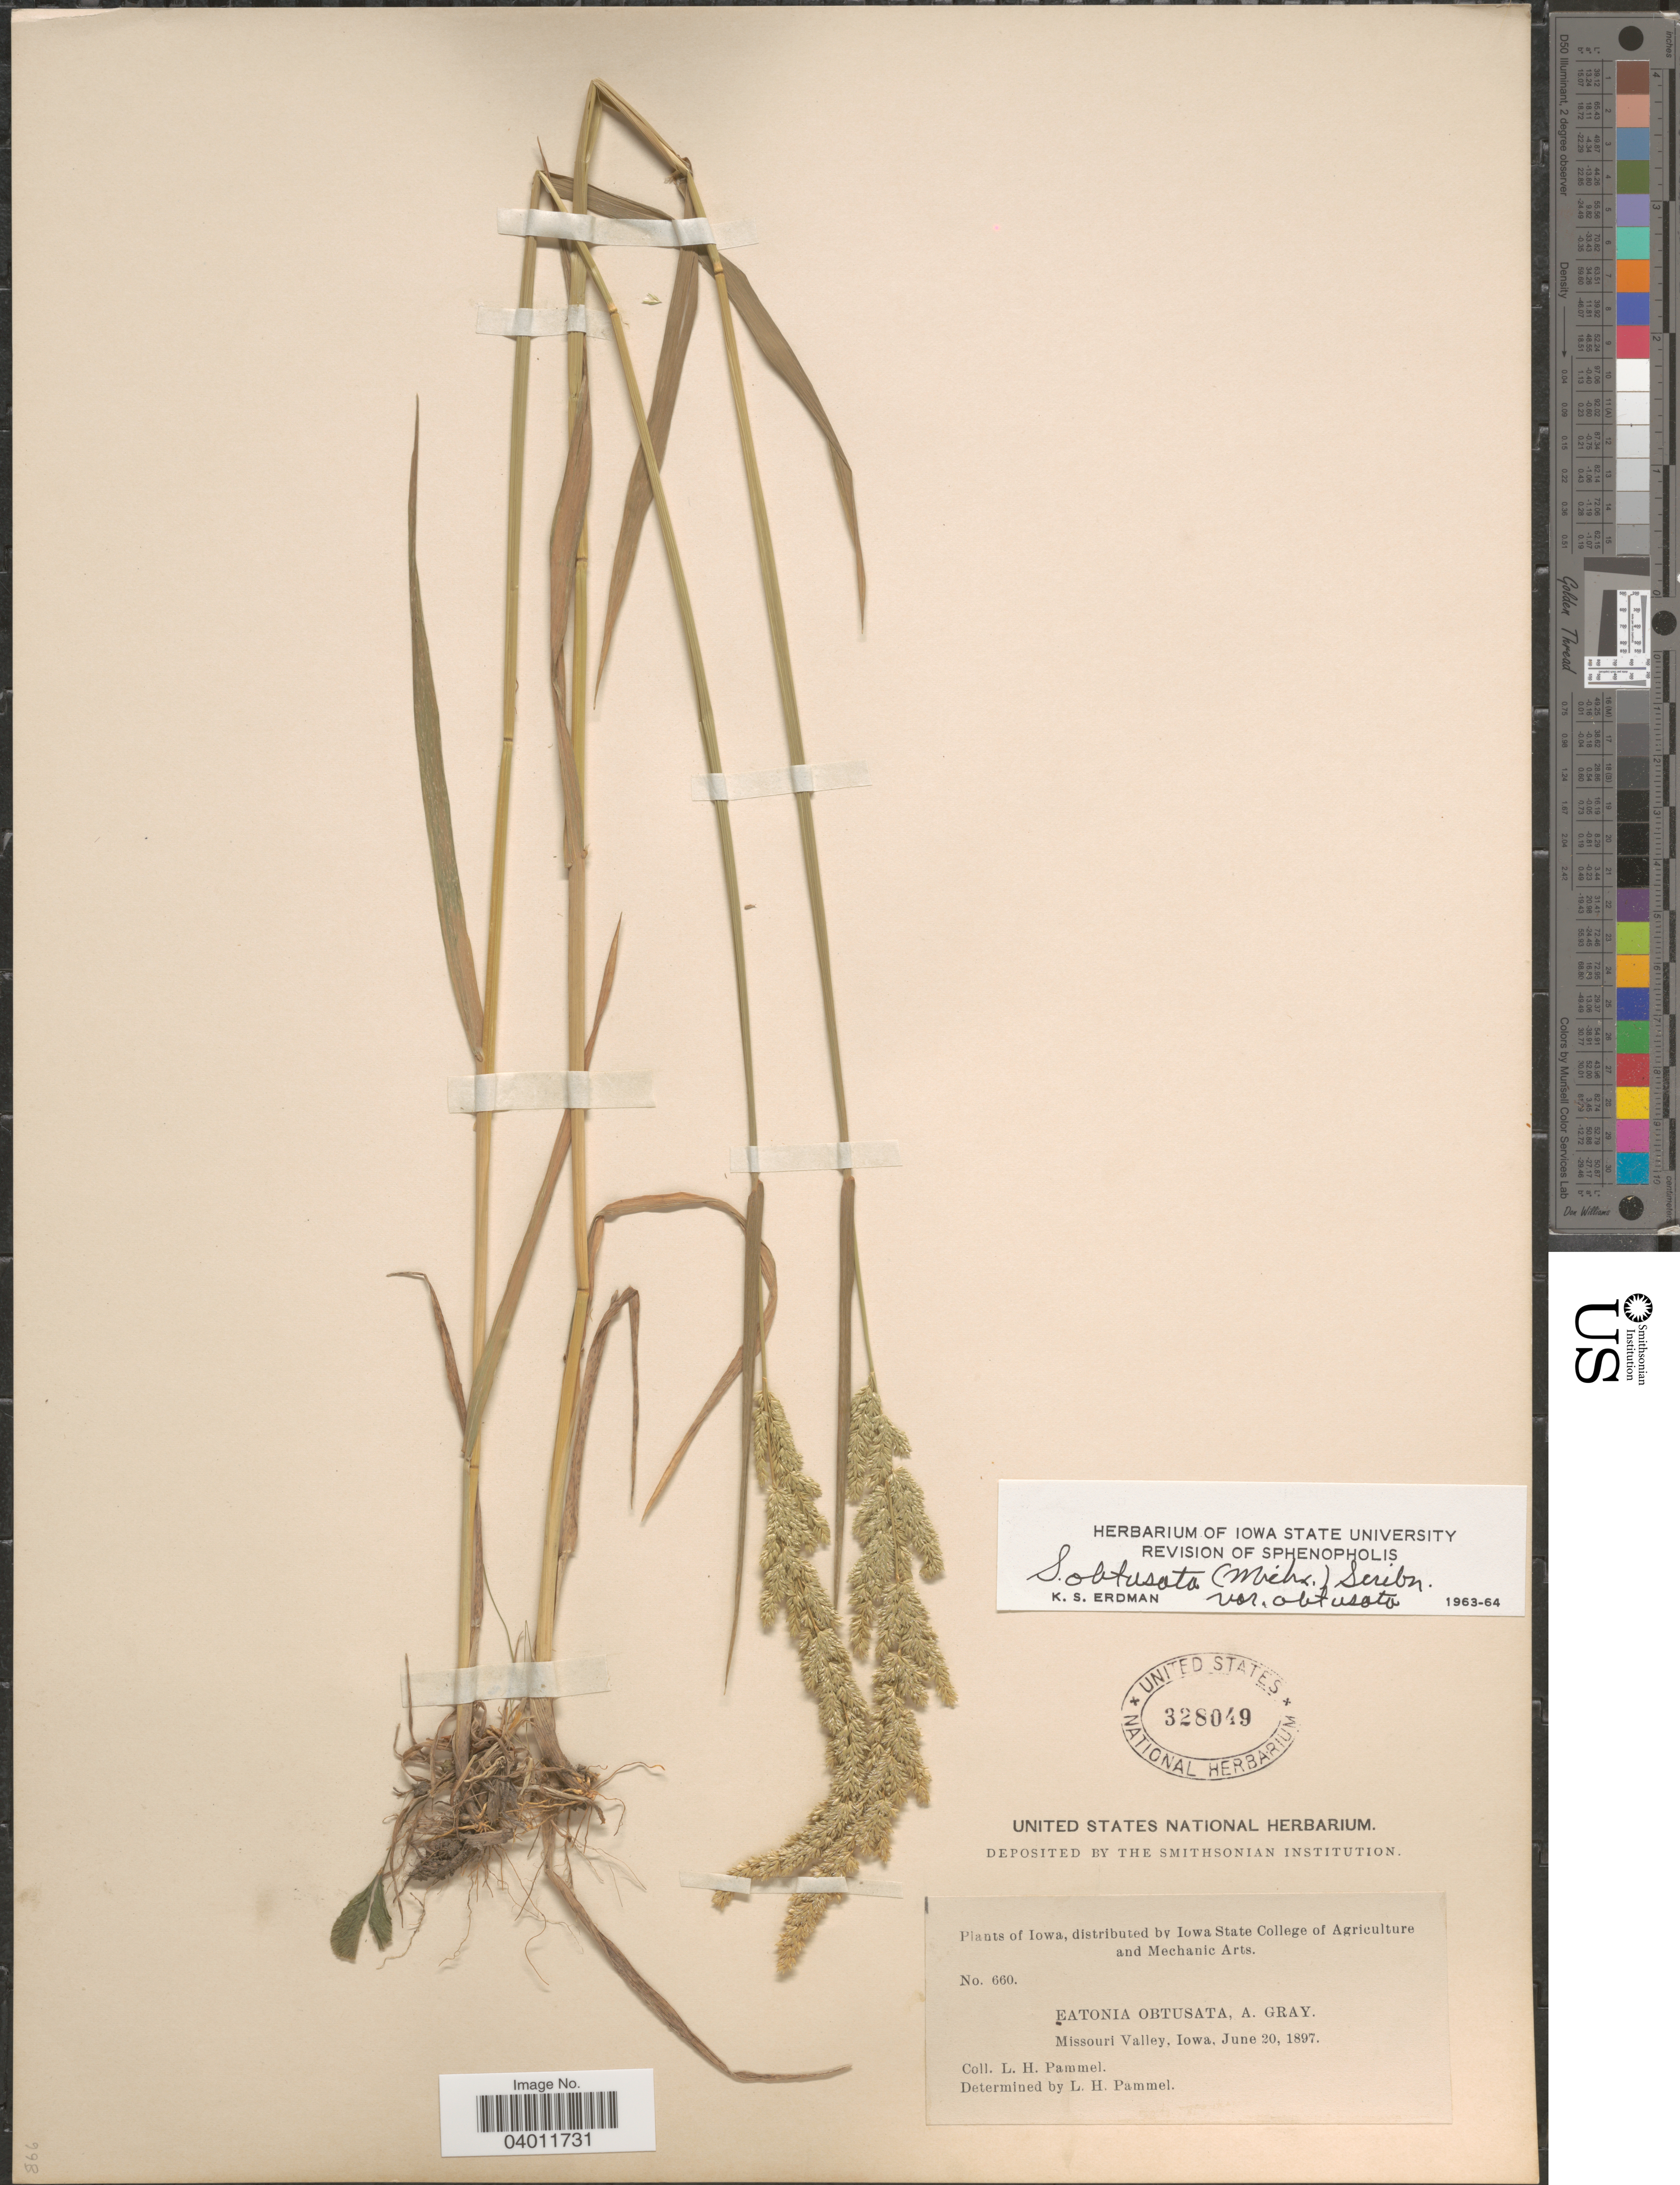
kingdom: Plantae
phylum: Tracheophyta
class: Liliopsida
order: Poales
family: Poaceae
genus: Sphenopholis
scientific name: Sphenopholis obtusata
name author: (Michx.) Scribn.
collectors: L. Pammel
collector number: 660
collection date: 1897-06-20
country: United States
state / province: Iowa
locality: Missouri Valley.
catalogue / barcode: US 328049